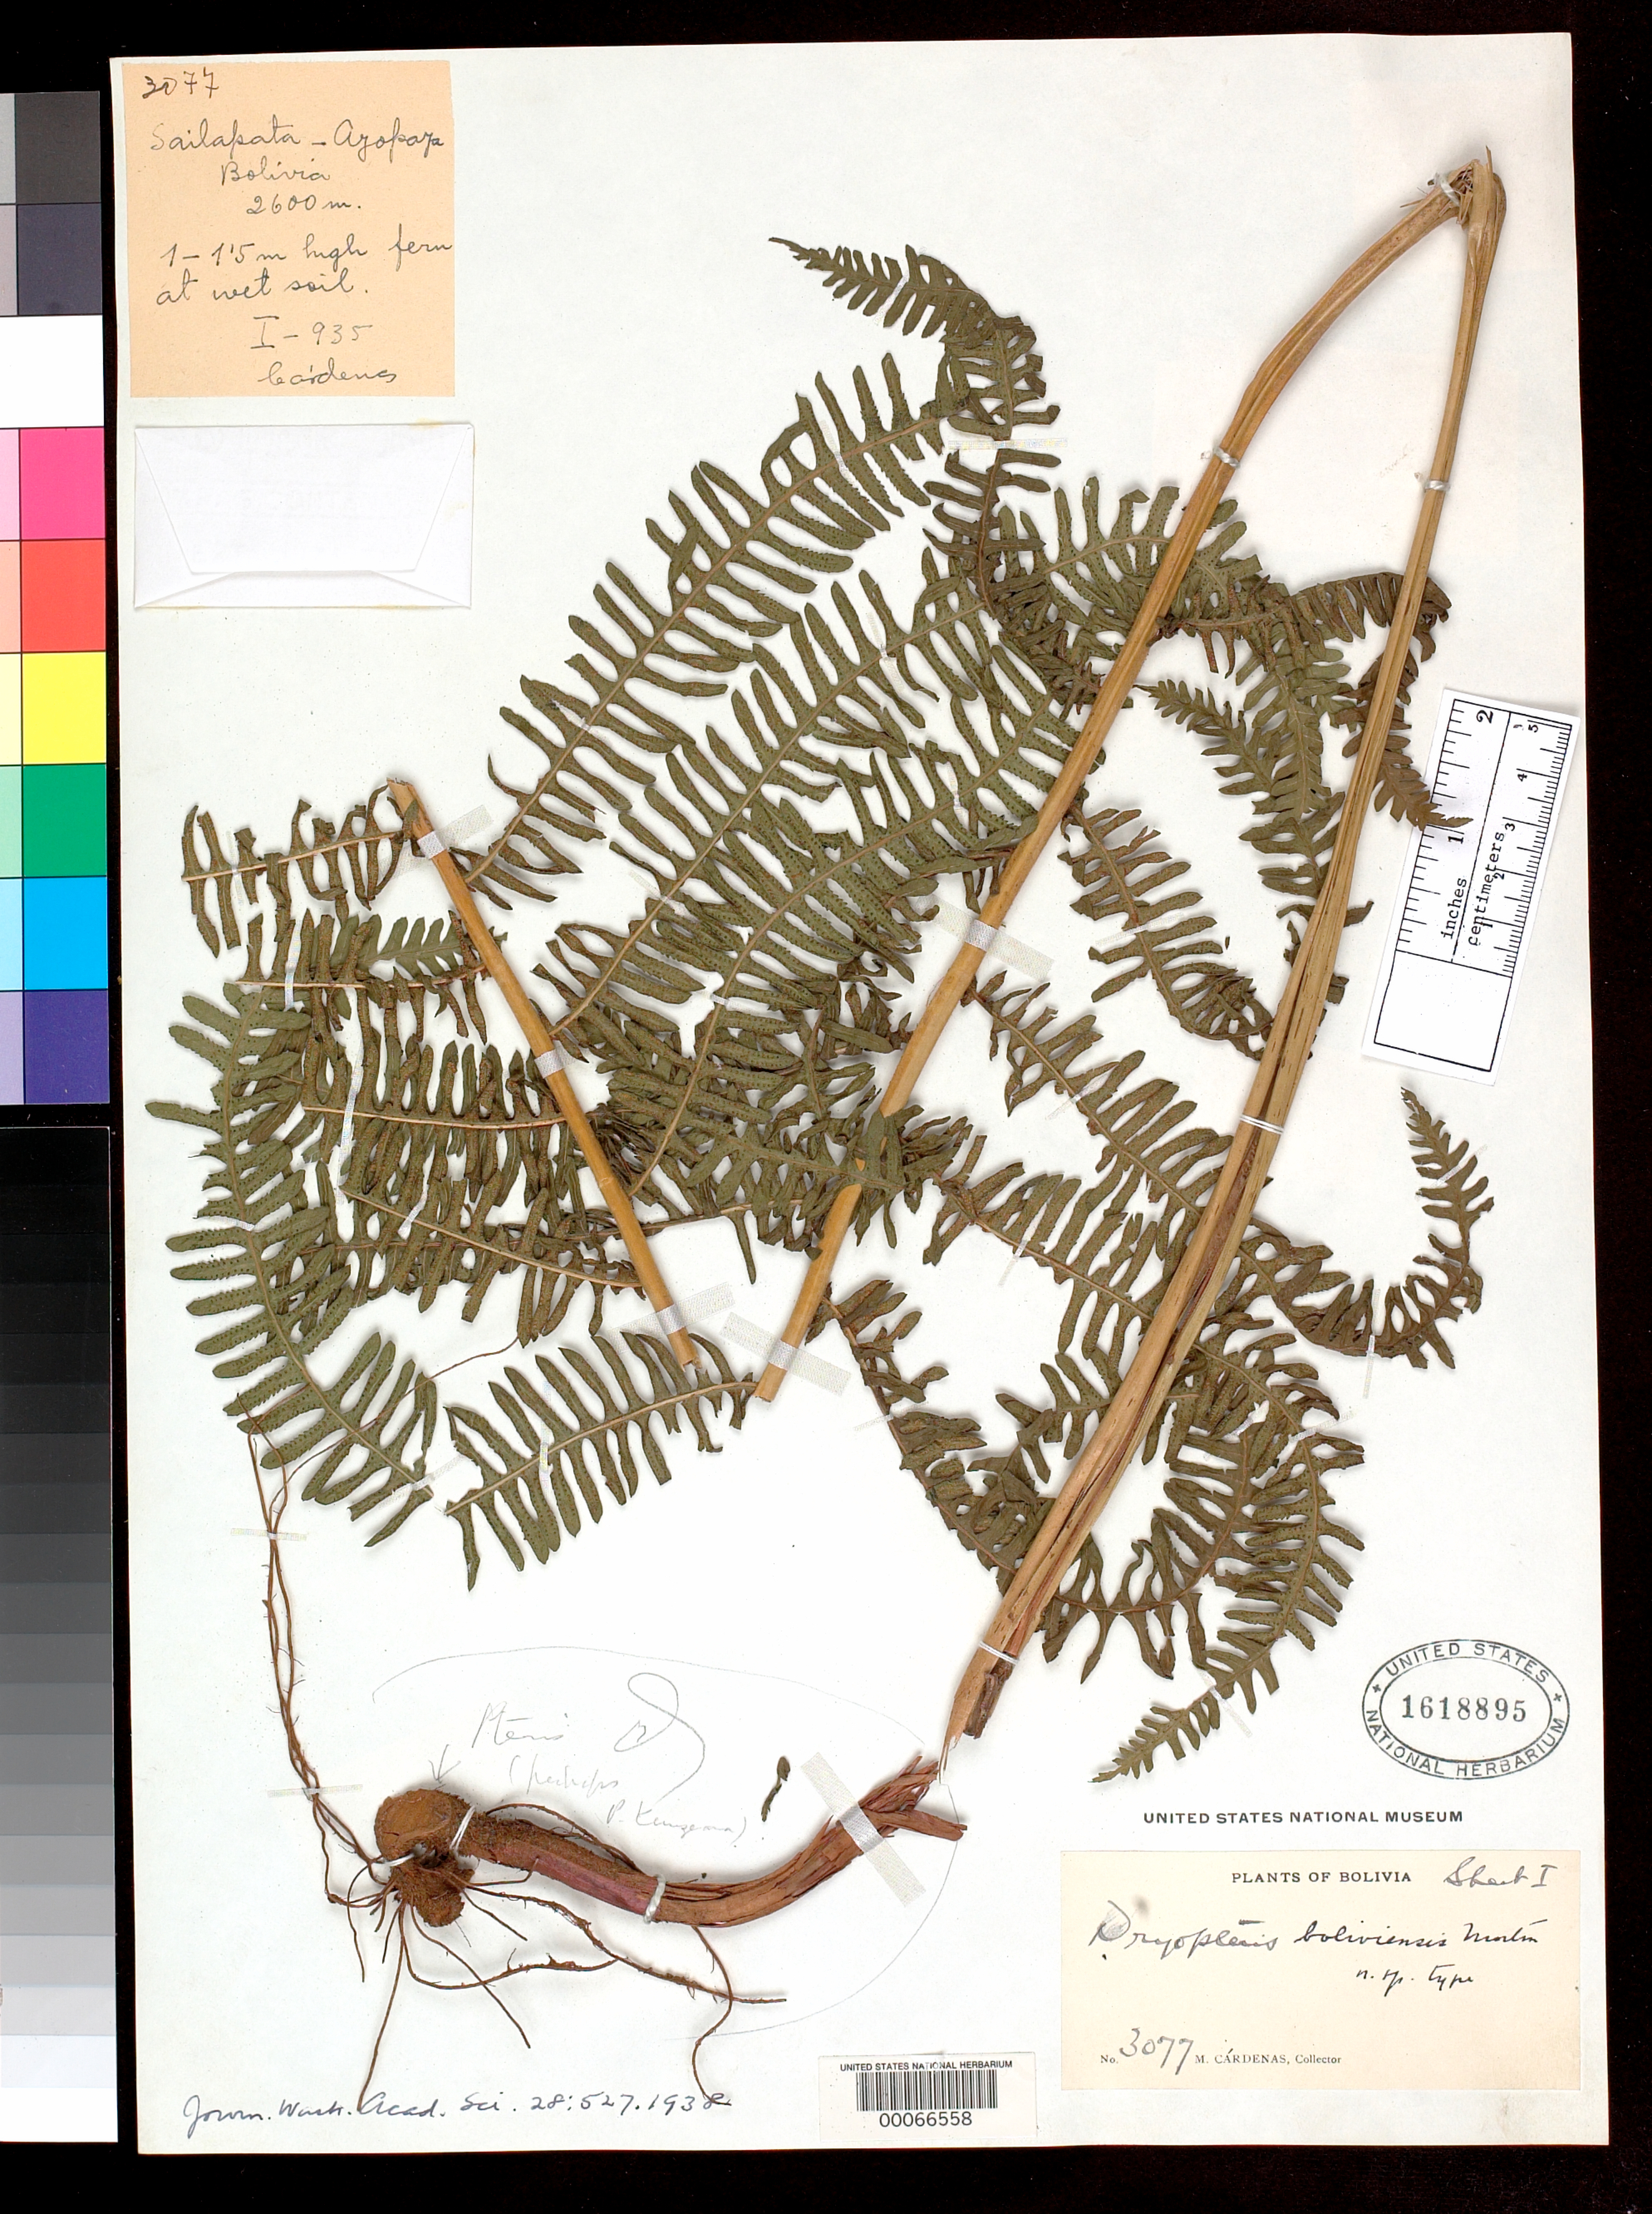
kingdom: Plantae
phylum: Tracheophyta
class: Polypodiopsida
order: Polypodiales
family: Dryopteridaceae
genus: Dryopteris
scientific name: Dryopteris boliviensis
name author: C.V. Morton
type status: Holotype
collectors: M. Cárdenas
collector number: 3077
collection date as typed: Jan 1935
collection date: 1935-01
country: Bolivia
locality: Sailapata - Ayopaya.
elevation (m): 2600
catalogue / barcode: US 1618895